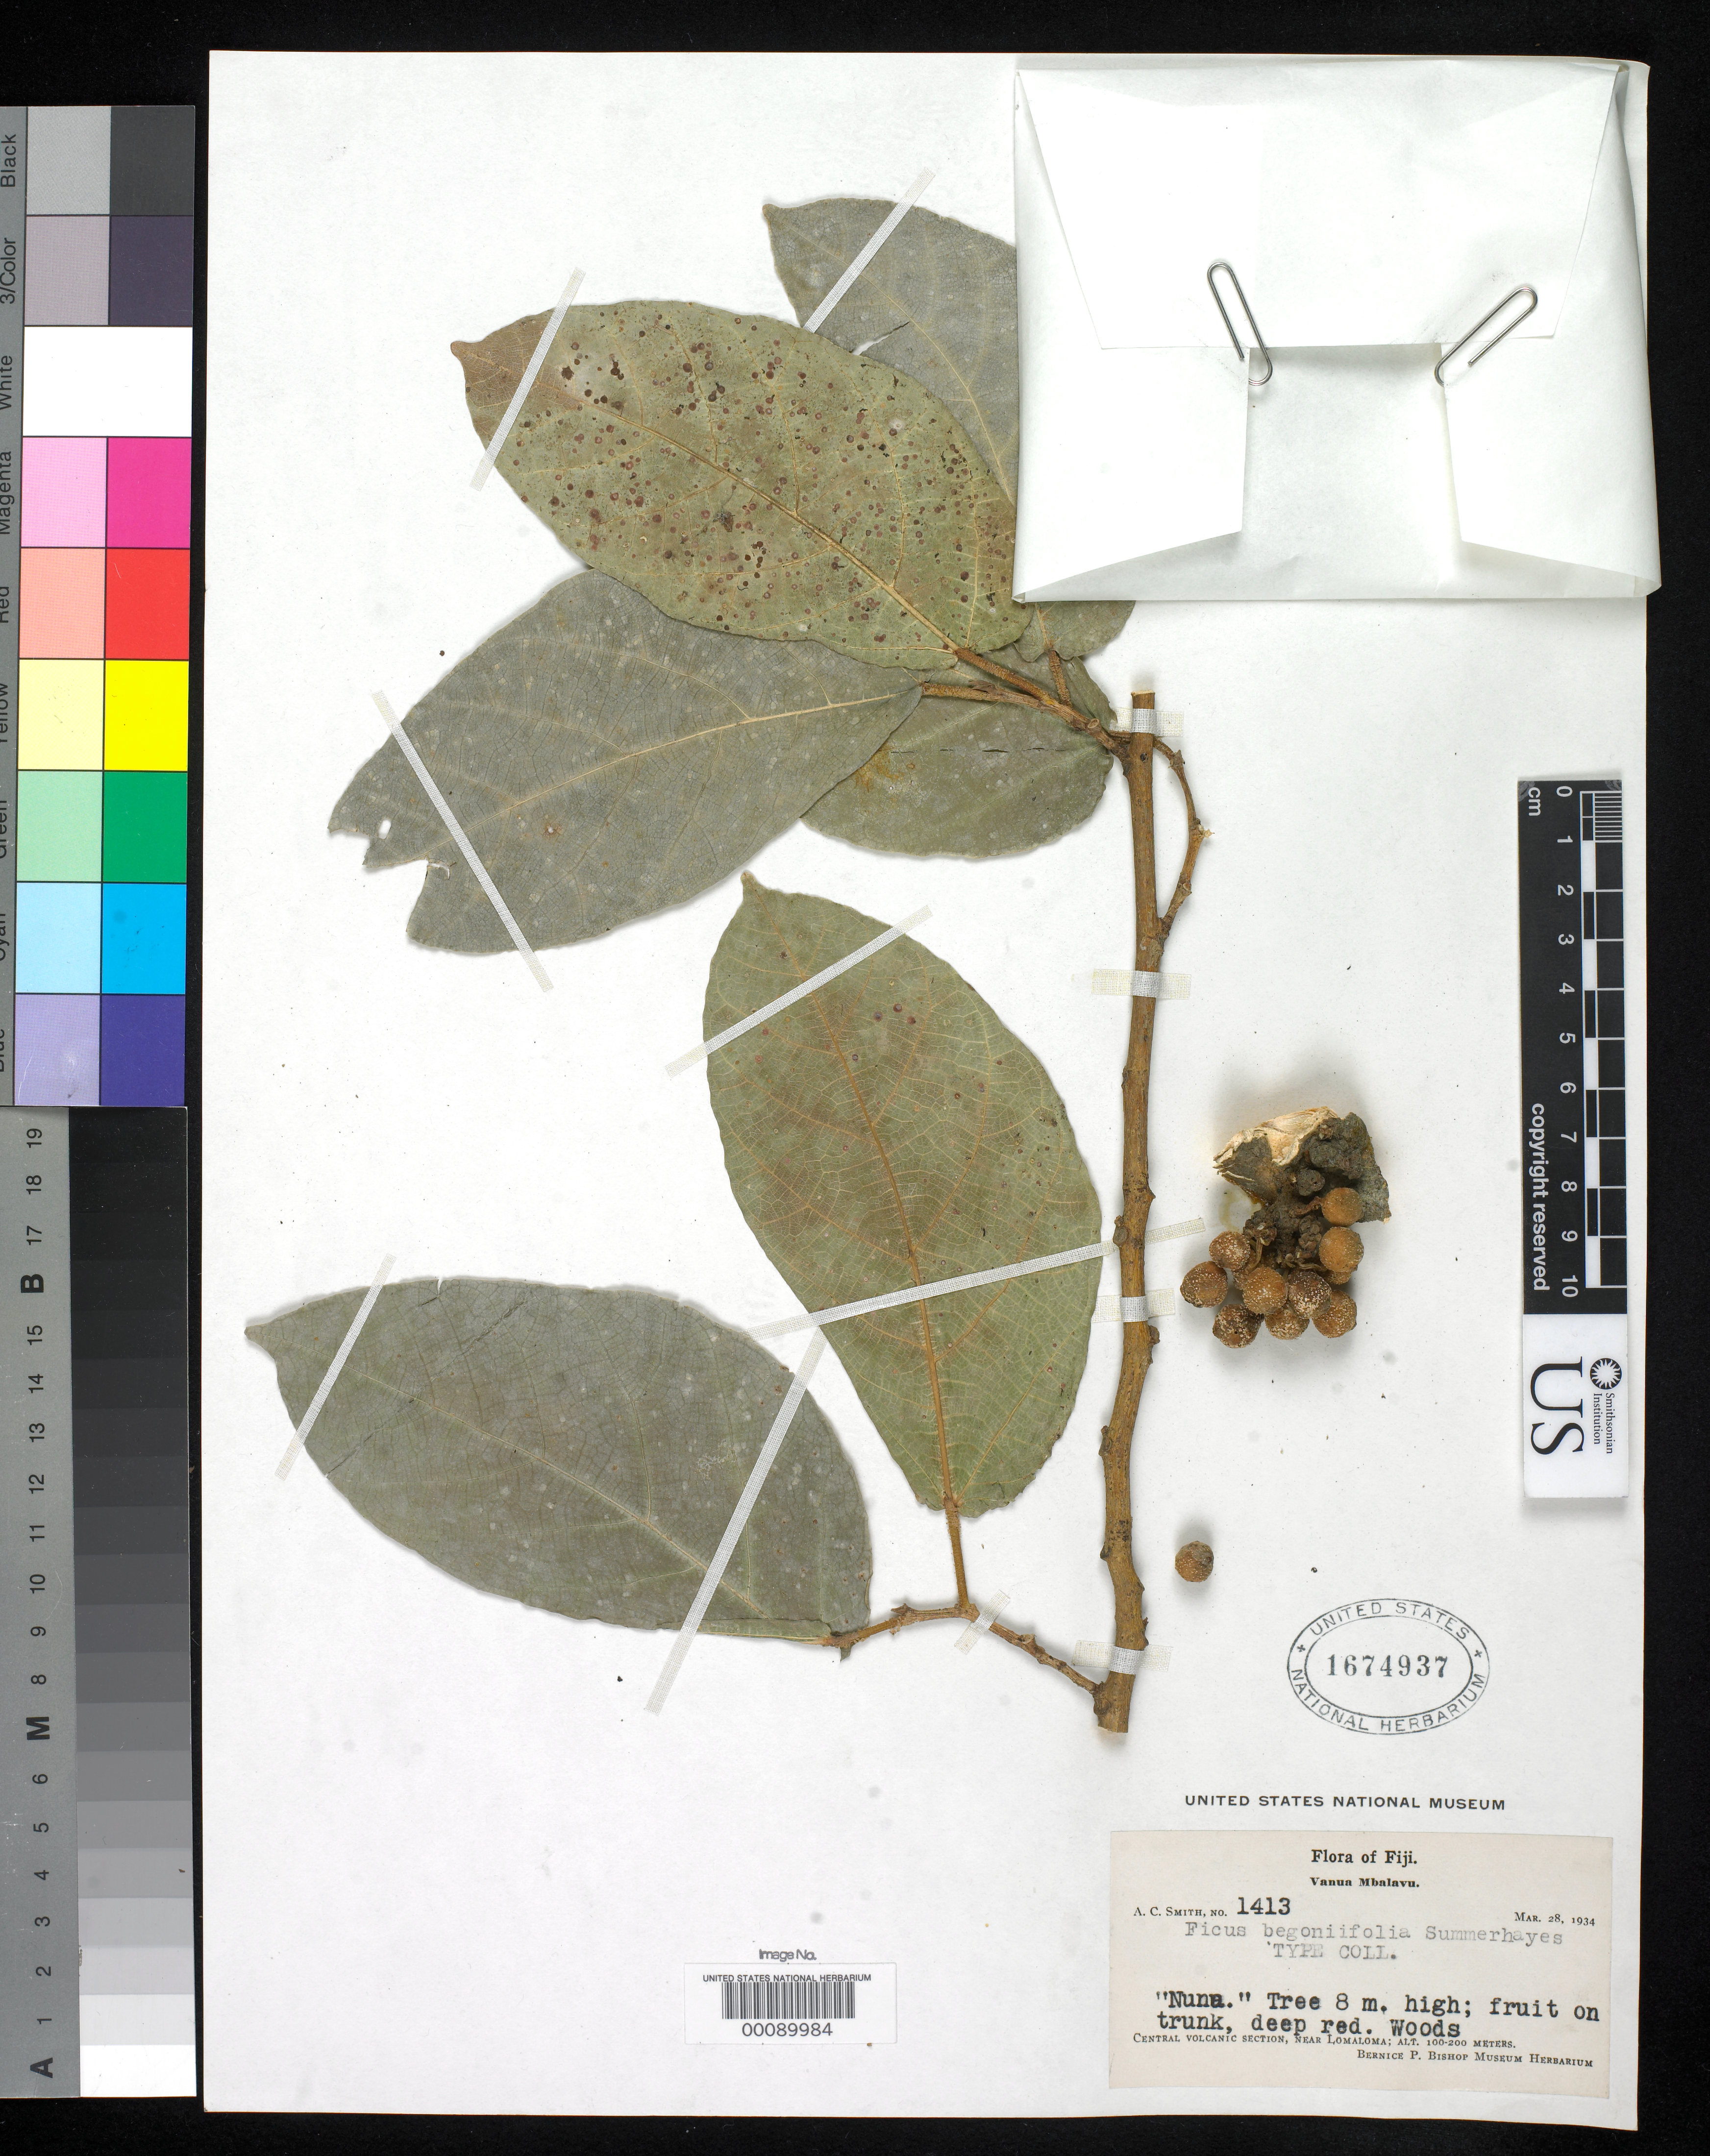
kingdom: Plantae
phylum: Tracheophyta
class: Magnoliopsida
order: Rosales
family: Moraceae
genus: Ficus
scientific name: Ficus begoniifolia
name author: Summerh. in A.C. Sm.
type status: Isotype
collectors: A. C. Smith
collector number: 1413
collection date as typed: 28 Mar 1934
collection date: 1934-03-28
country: Fiji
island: Vanua Balavu [Mbalavu]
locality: Near Lomaloma. [Lau Group]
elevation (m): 100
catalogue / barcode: US 1674937